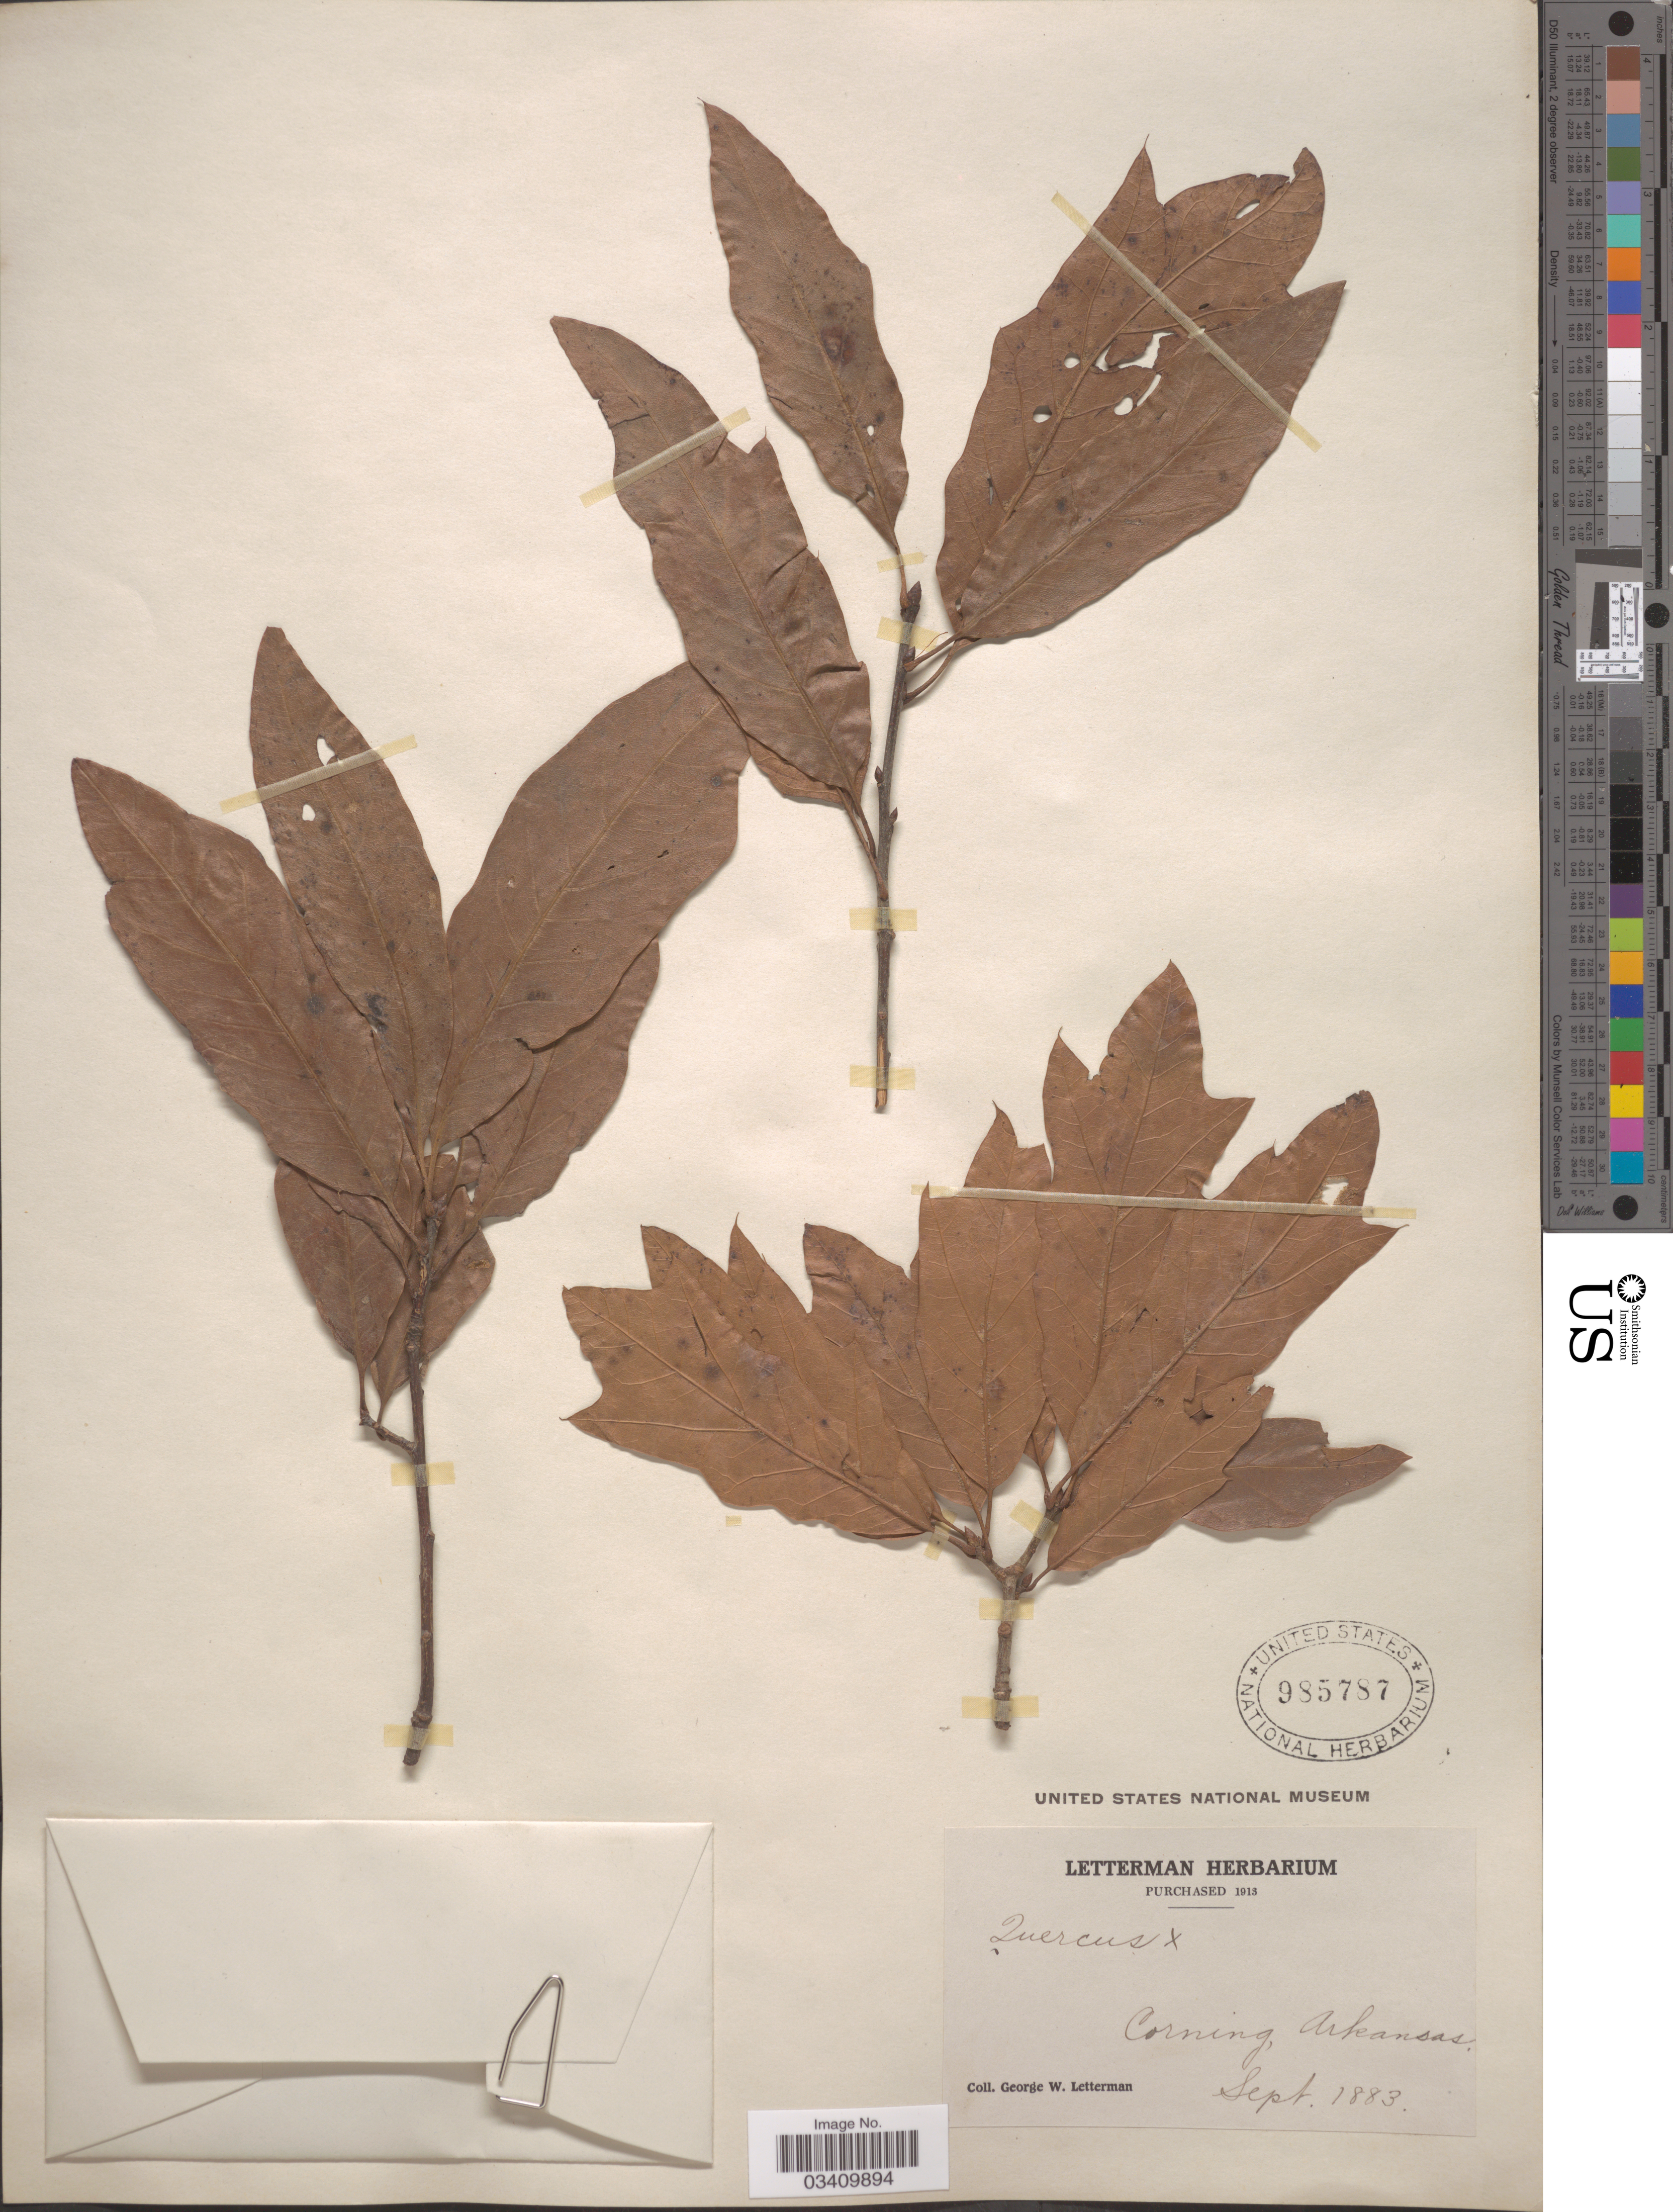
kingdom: Plantae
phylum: Tracheophyta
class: Magnoliopsida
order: Fagales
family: Fagaceae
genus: Quercus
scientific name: Quercus sp.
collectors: G. W. Letterman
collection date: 1883-09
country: United States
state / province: Arkansas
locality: Corning.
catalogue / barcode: US 985787